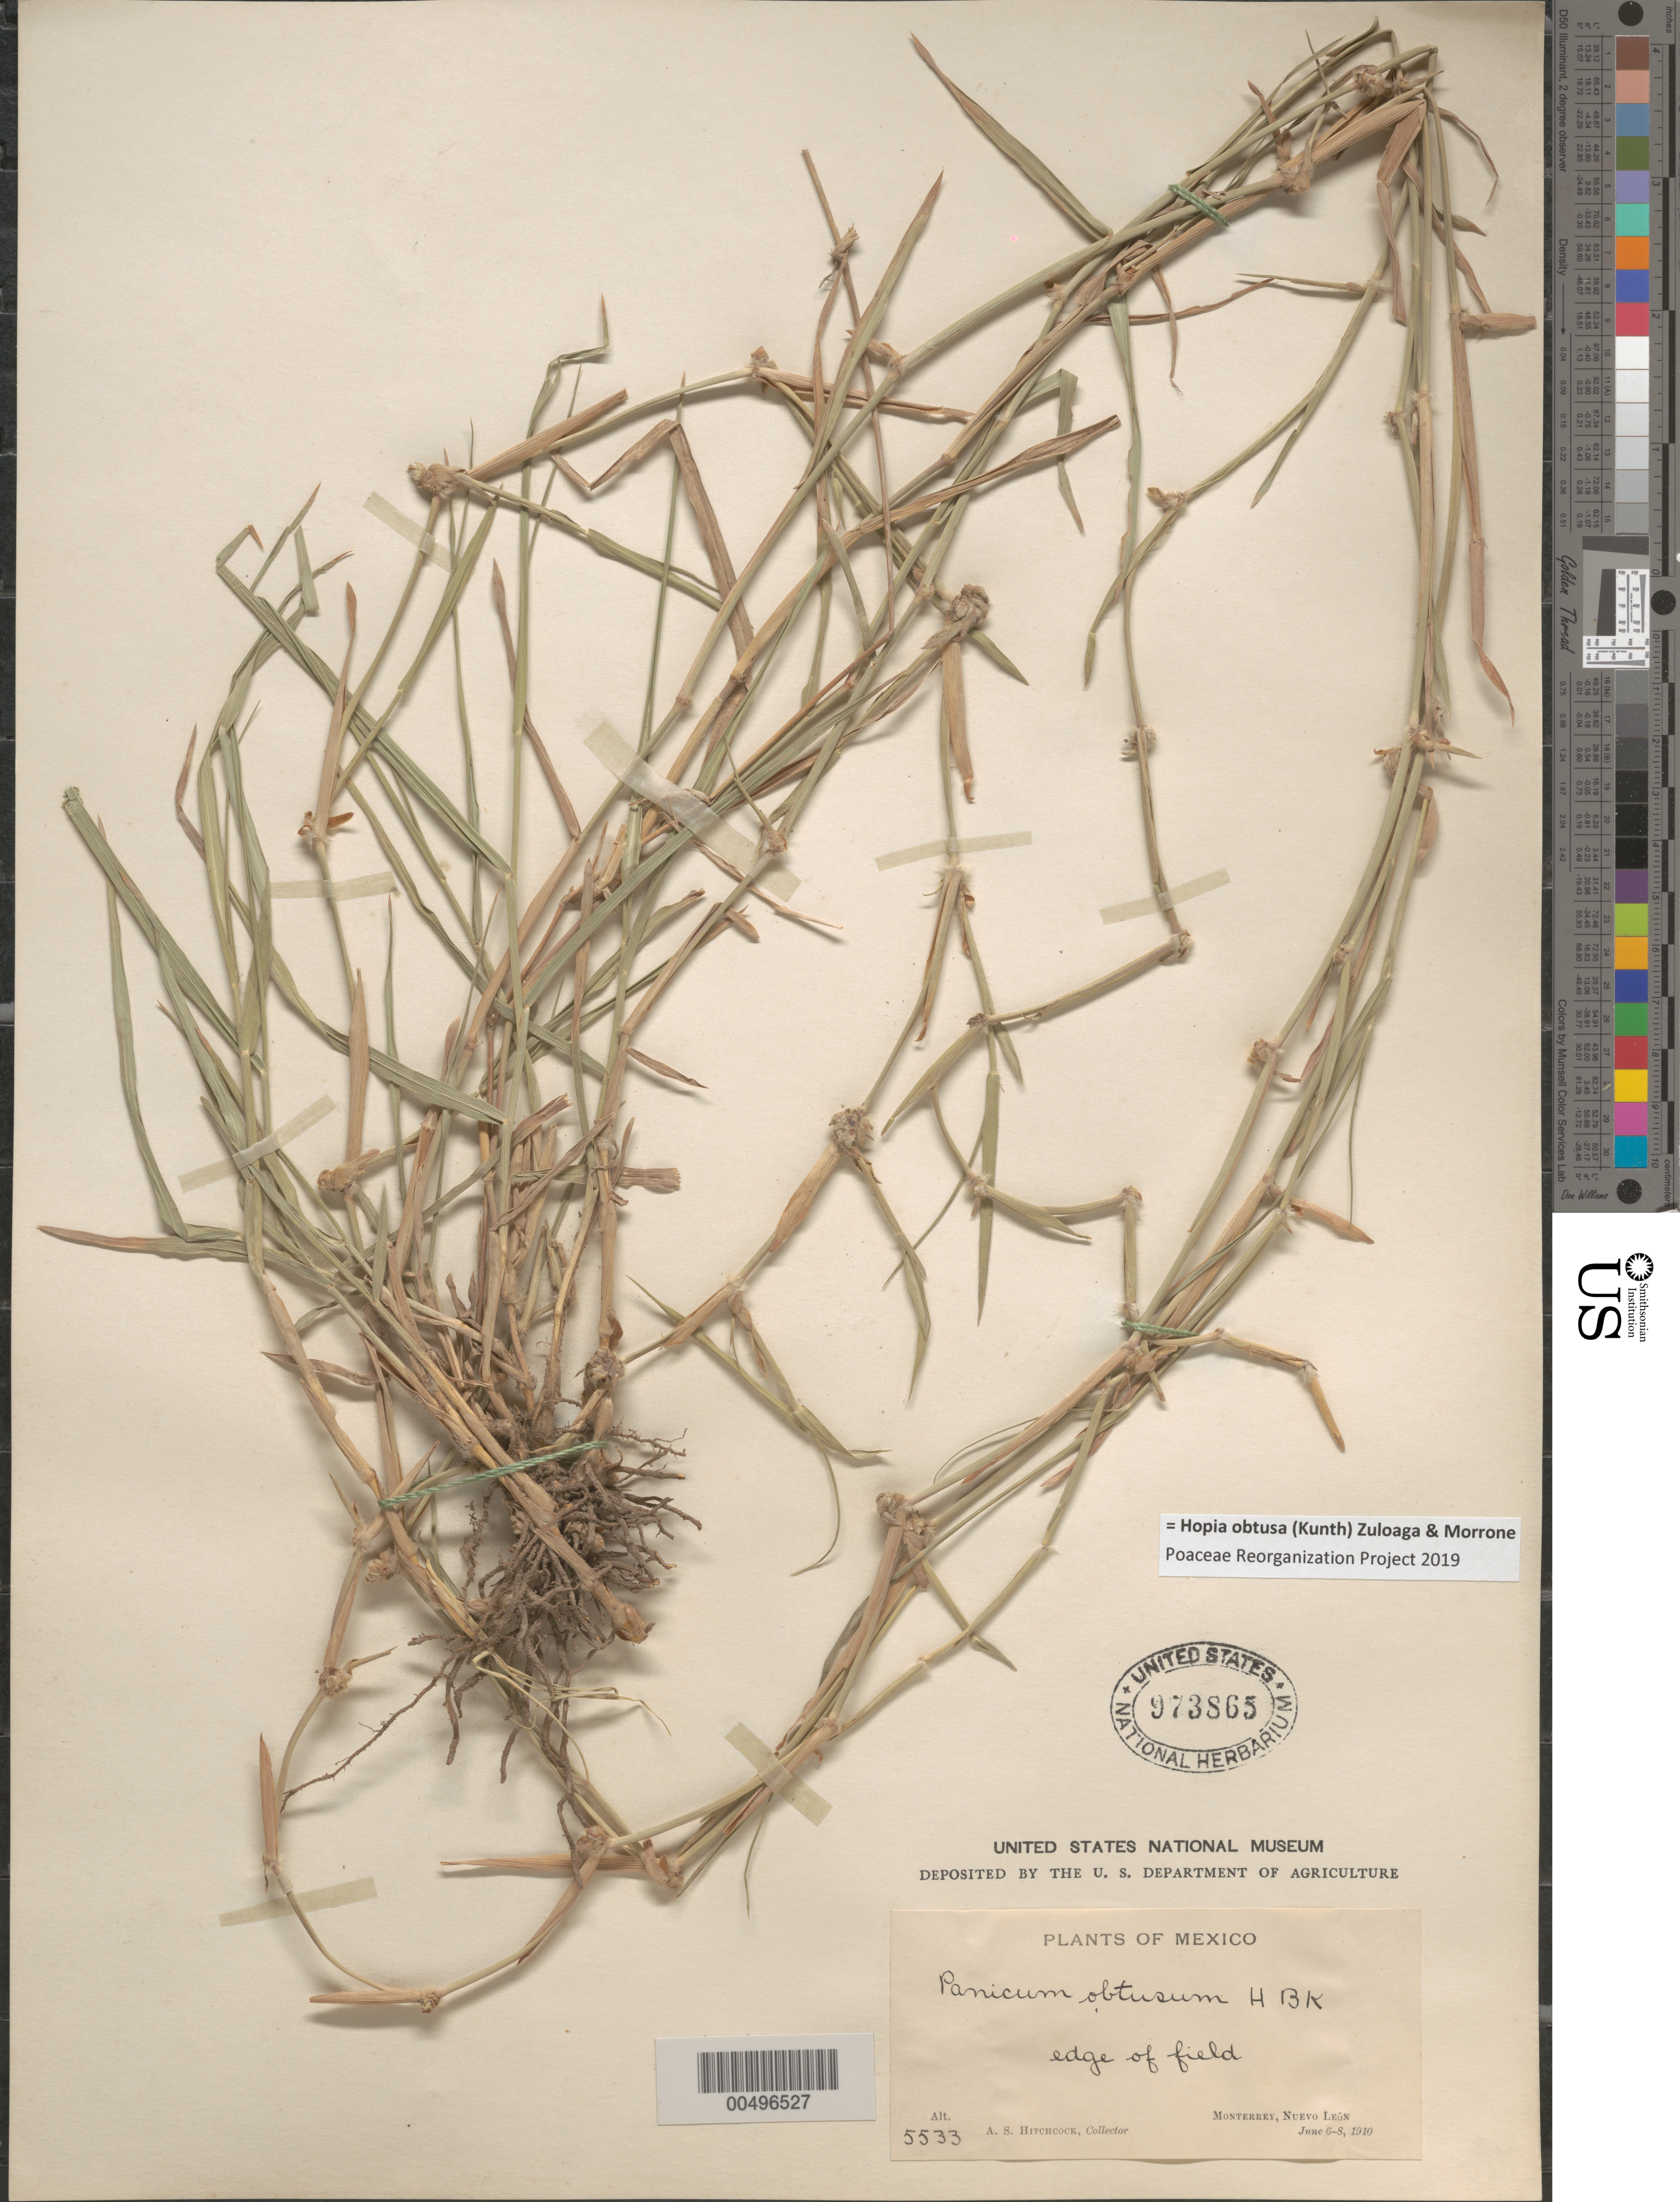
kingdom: Plantae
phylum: Tracheophyta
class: Liliopsida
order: Poales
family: Poaceae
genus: Panicum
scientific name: Panicum obtusum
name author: Kunth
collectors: A. S. Hitchcock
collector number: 5533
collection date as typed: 6 Jun 1910 to 8 Jun 1910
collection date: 1910-06-06/1910-06-08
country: Mexico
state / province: Nuevo León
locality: Monterrey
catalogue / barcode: US 973865